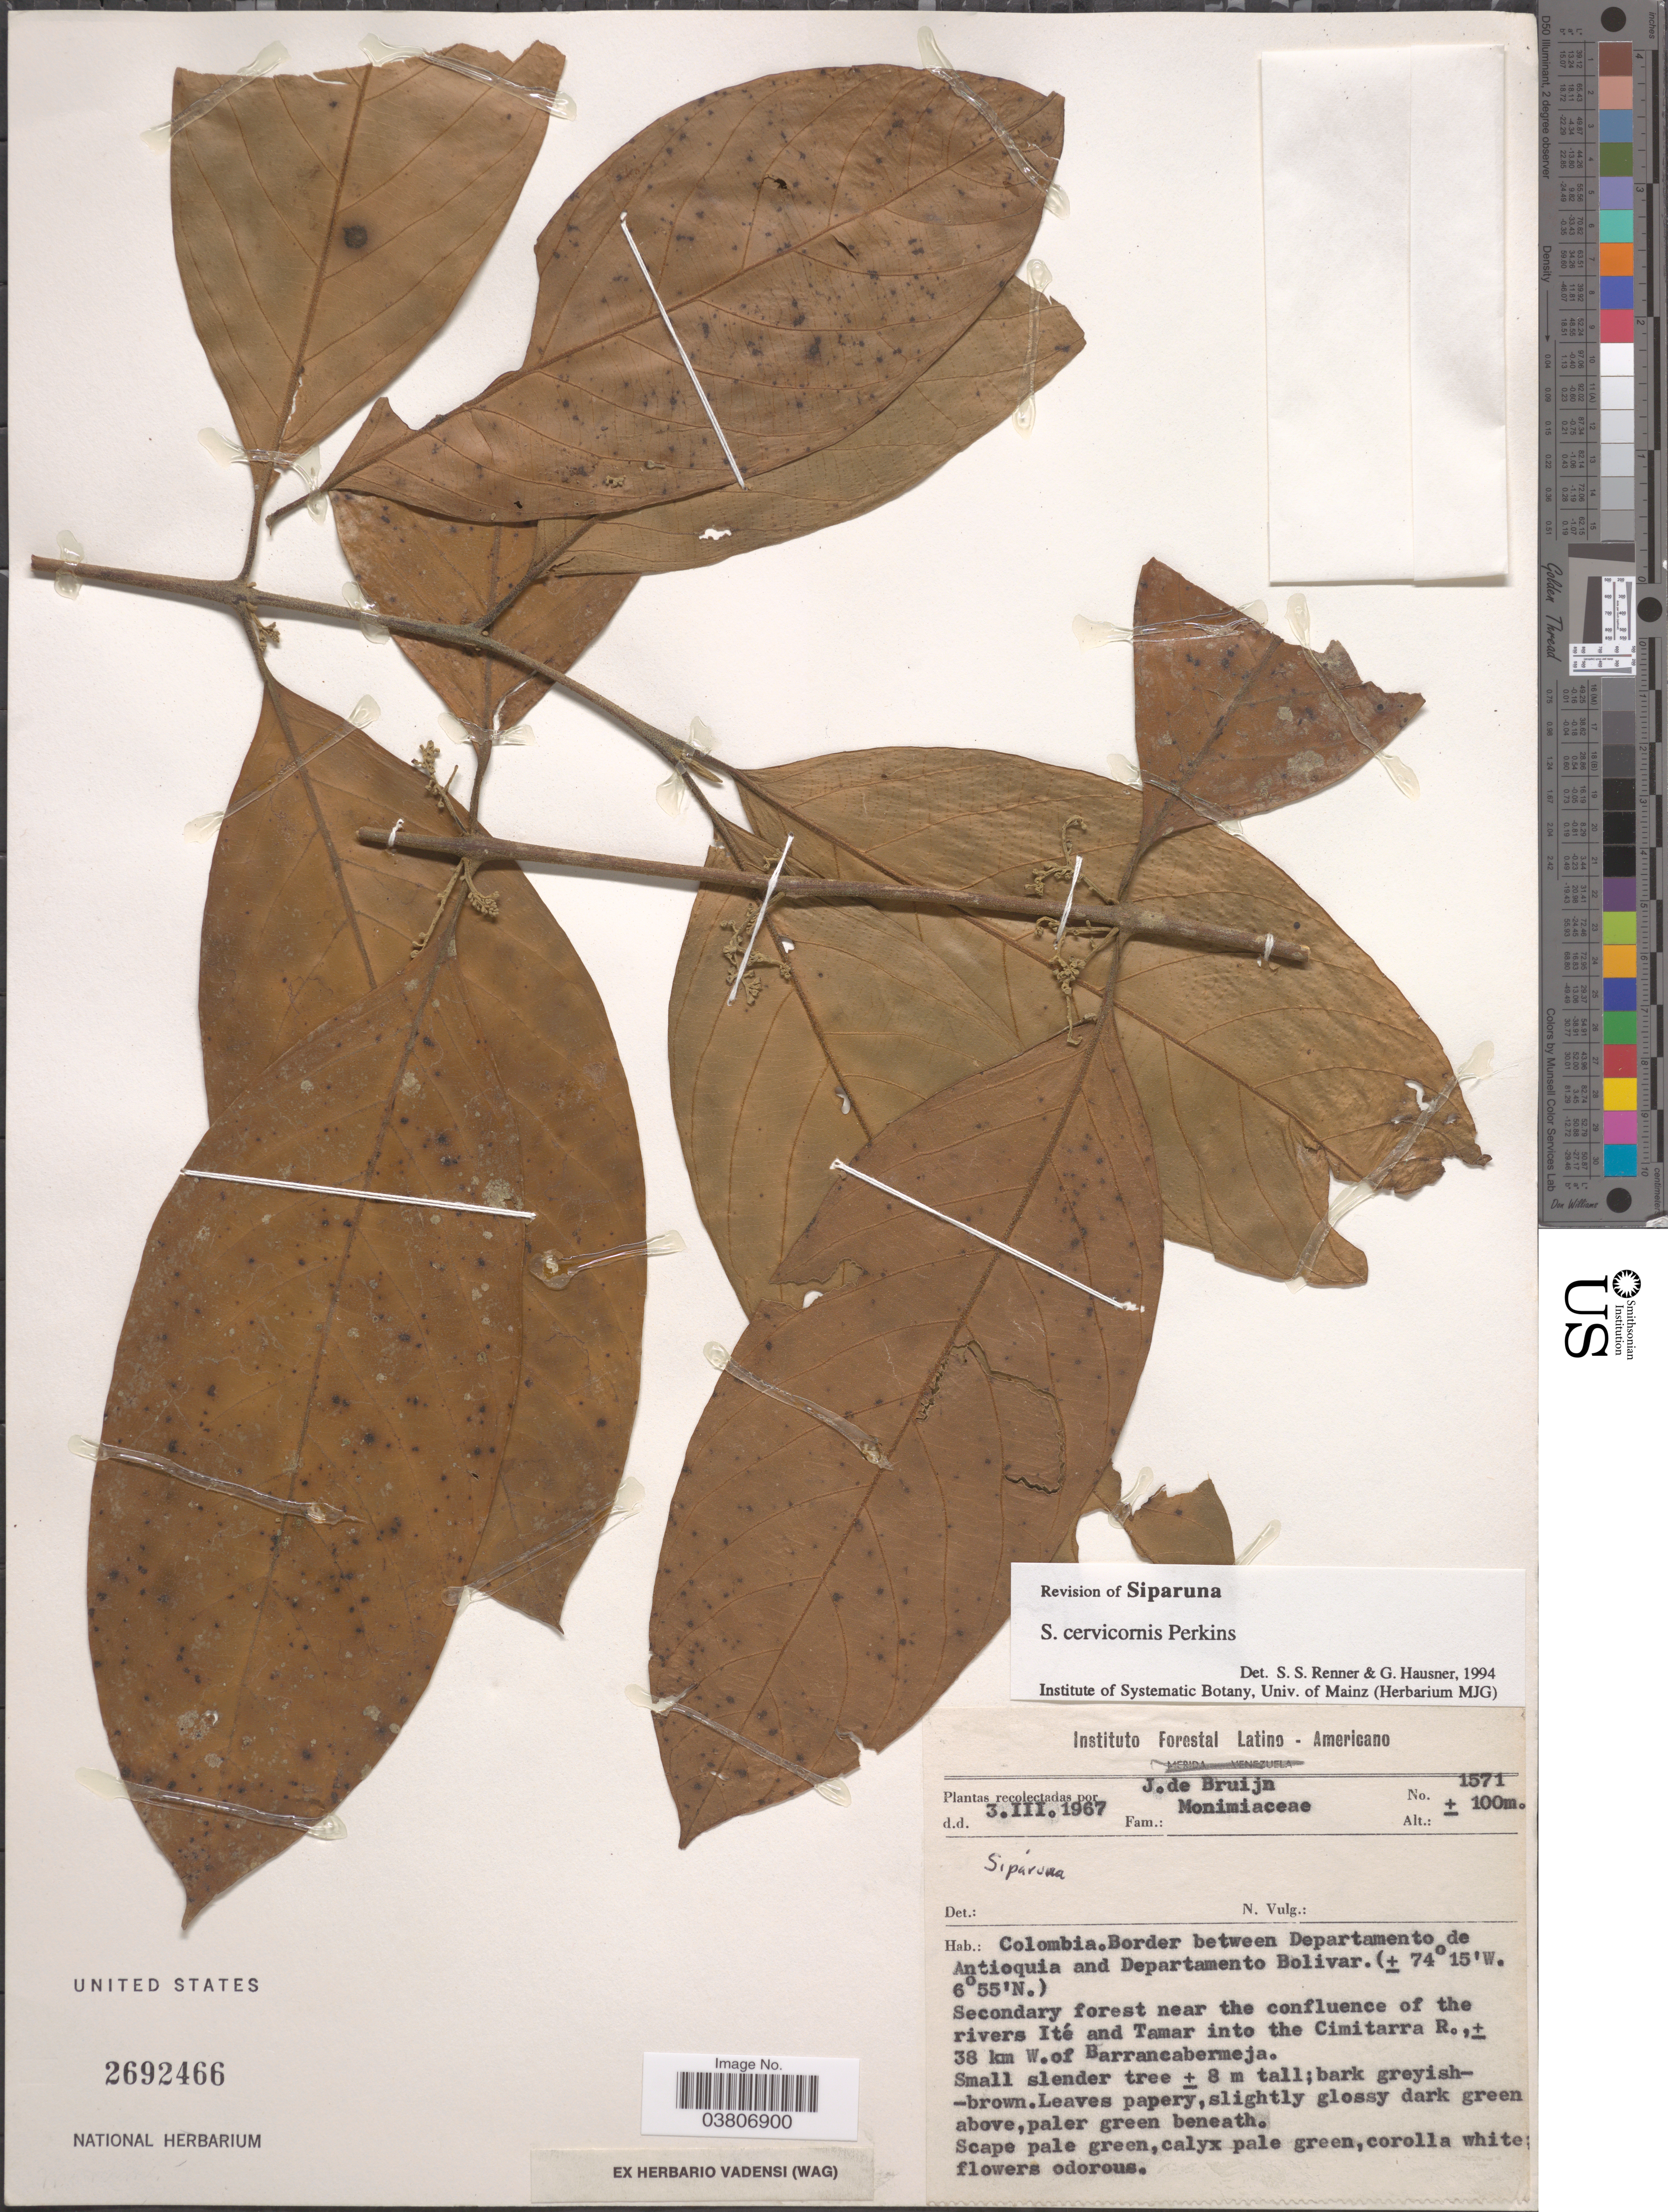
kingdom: Plantae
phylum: Tracheophyta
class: Magnoliopsida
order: Laurales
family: Siparunaceae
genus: Siparuna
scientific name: Siparuna cervicornis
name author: Perkins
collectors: J. Bruijn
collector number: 1571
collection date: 1967-03-03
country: Colombia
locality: Border between Departamento de Antioquia and Departamento Bolivar. Near the confluence of the rivers Ité and Tamar into the Cimitarra R., ± 38 km W. of Barrancabermeja.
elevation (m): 100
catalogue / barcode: US 2692466